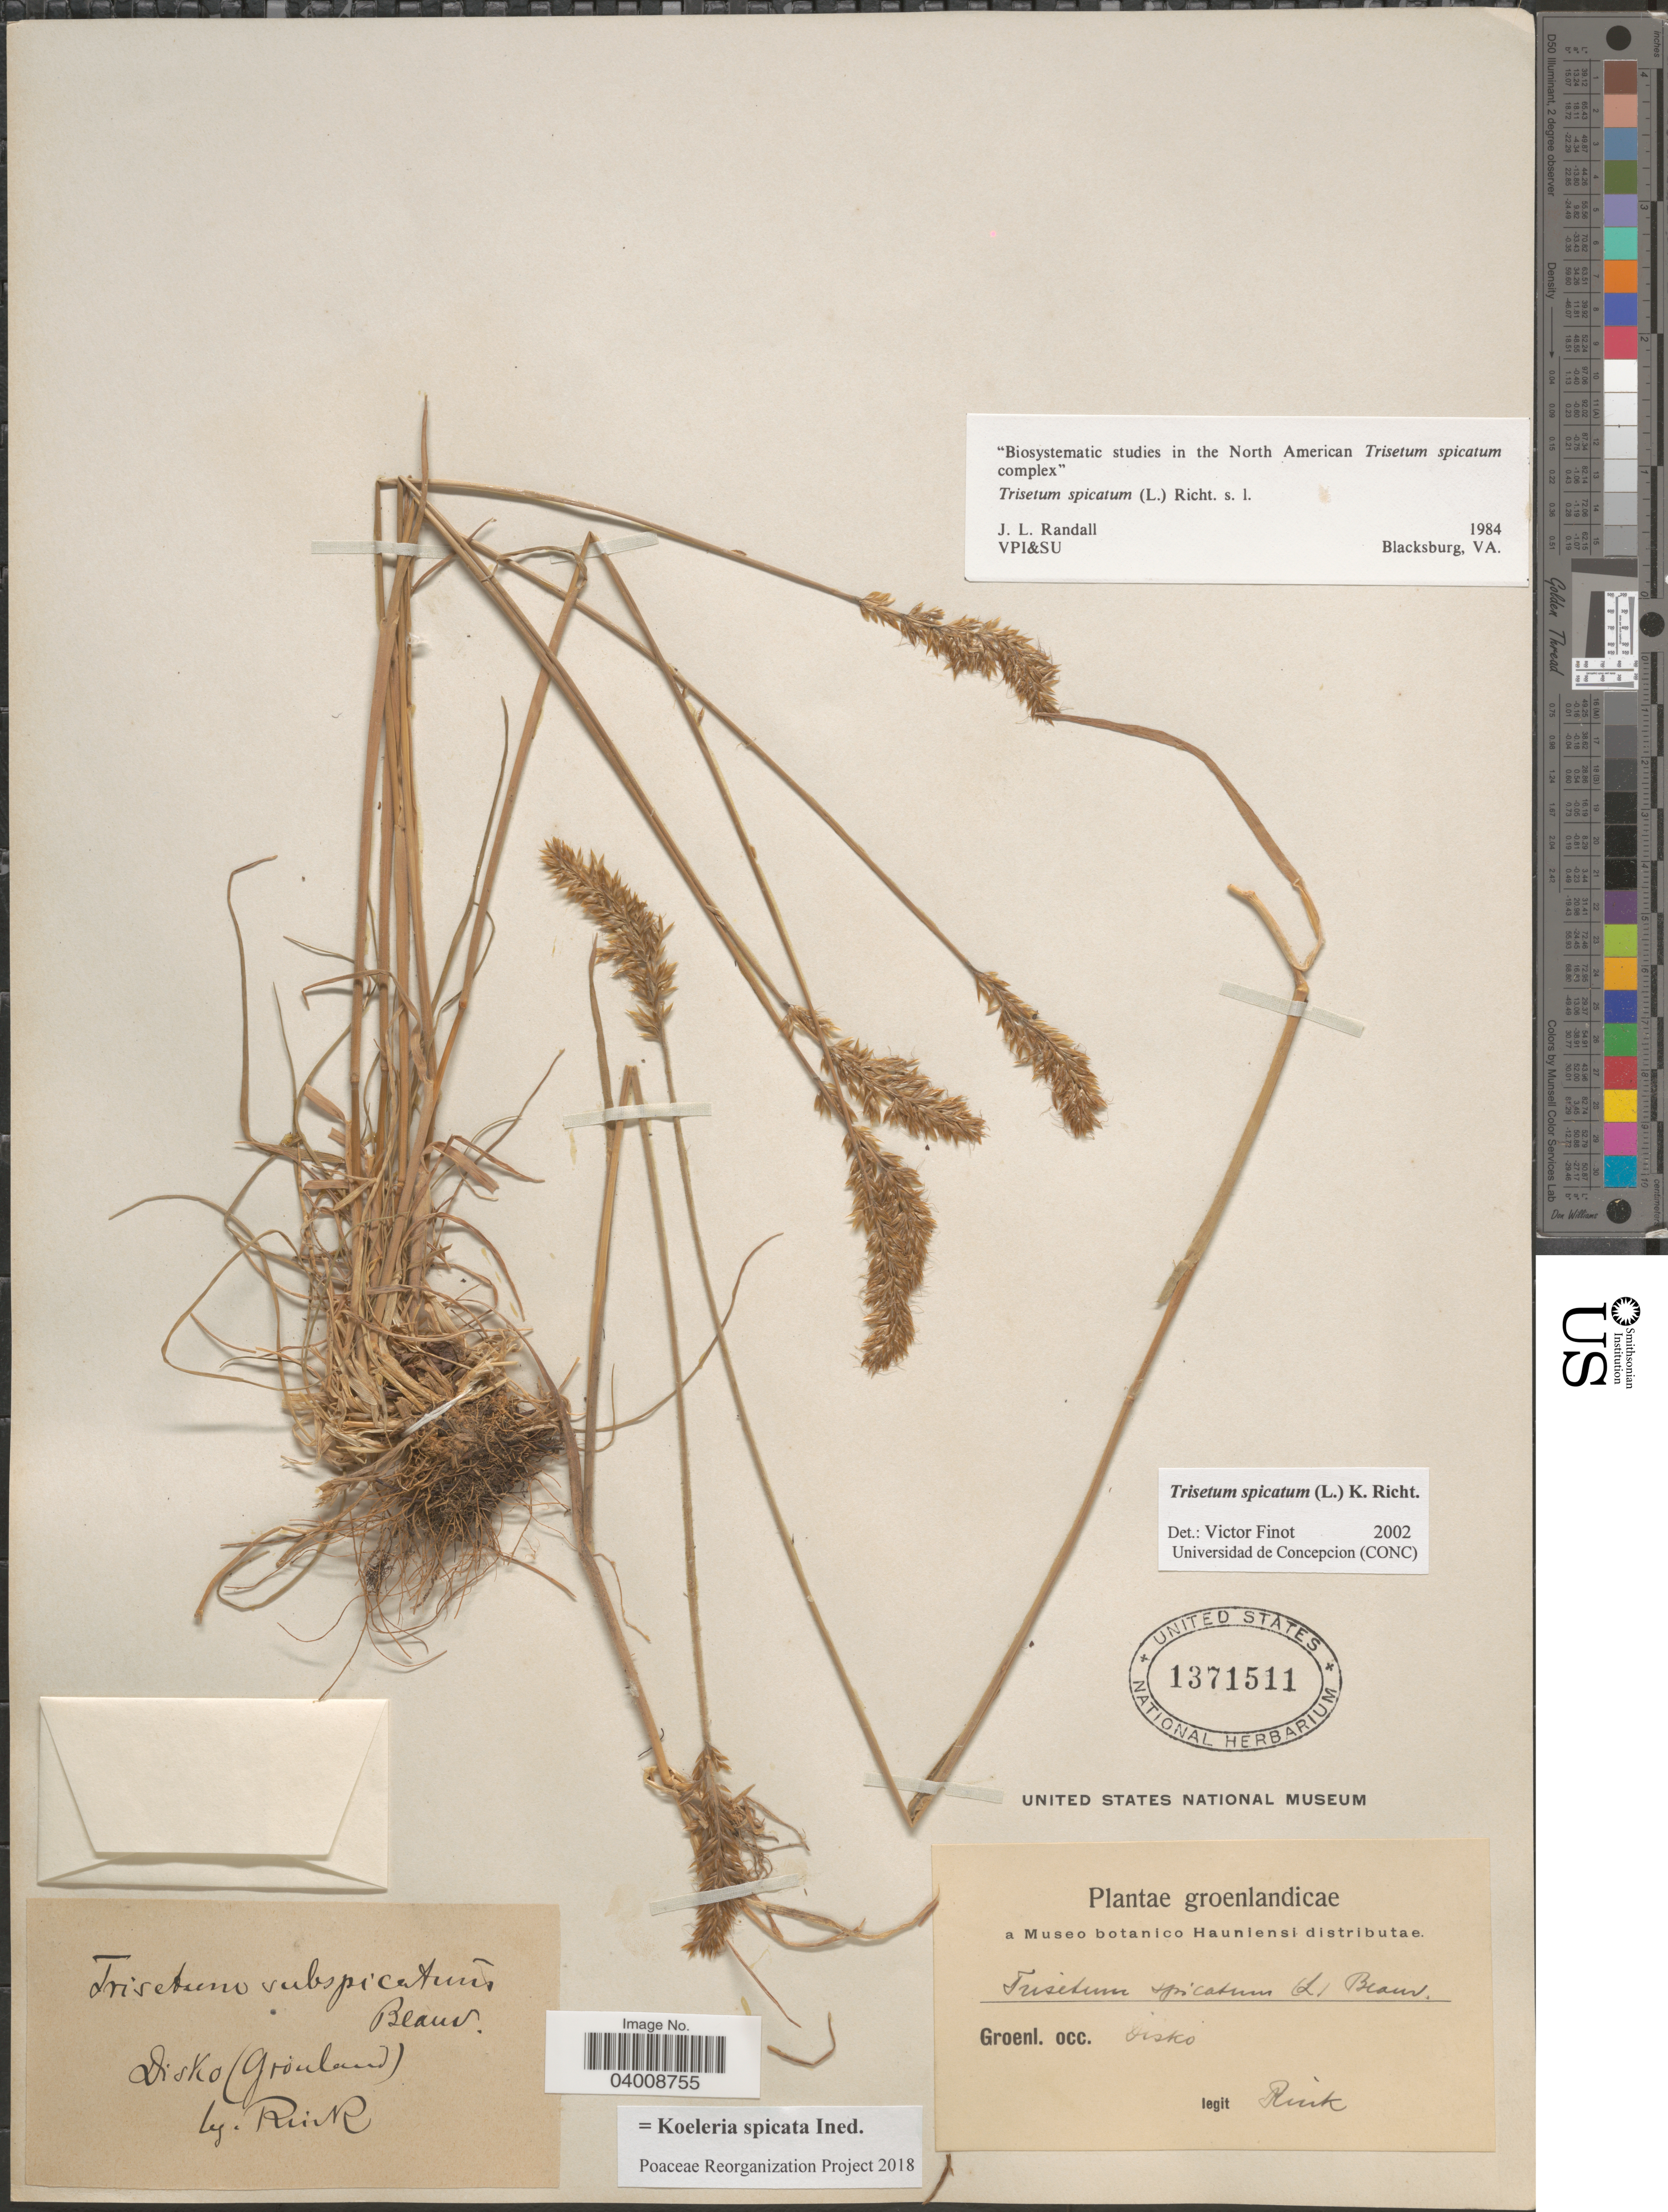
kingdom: Plantae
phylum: Tracheophyta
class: Liliopsida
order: Poales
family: Poaceae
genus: Koeleria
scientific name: Koeleria spicata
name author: (L.) Barberá et al.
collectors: Rink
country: Greenland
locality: Groenlandicae. Groenl. occ. Disko (Gronland).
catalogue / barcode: US 1371511